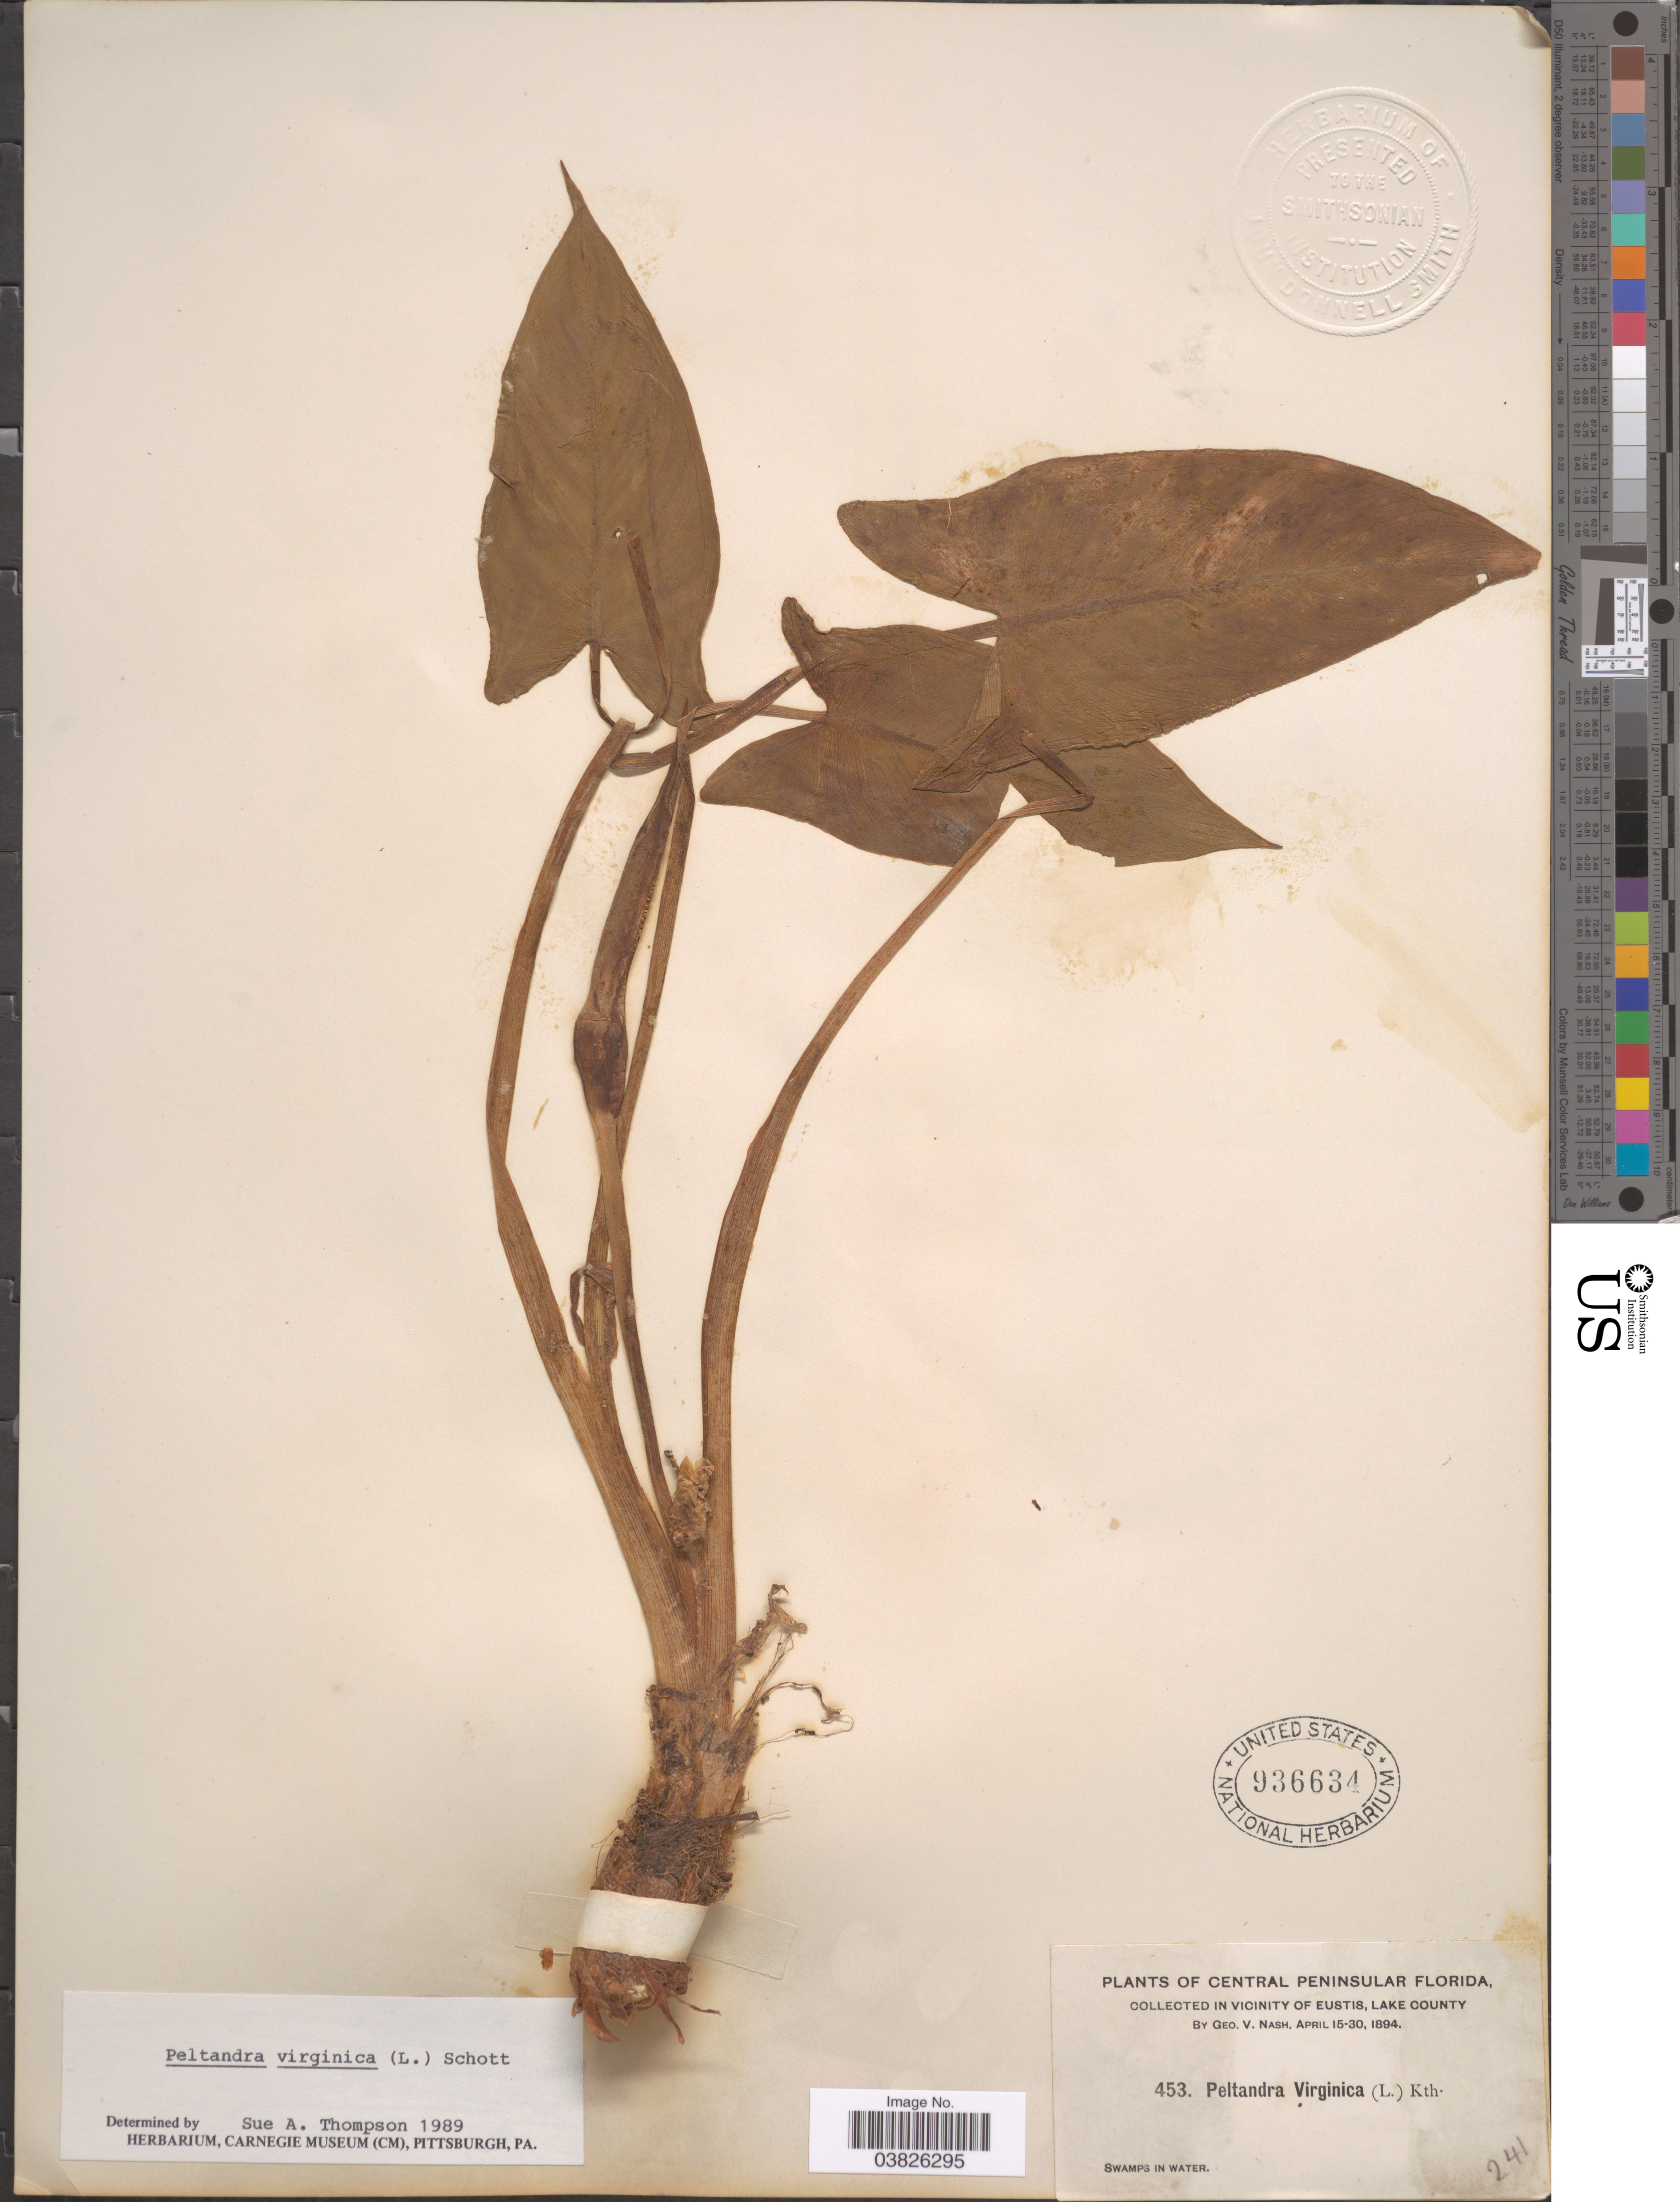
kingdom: Plantae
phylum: Tracheophyta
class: Liliopsida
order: Alismatales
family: Araceae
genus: Peltandra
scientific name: Peltandra virginica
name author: (L.) Schott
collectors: G. V. Nash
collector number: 453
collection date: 1894-04-15/1894-04-30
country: United States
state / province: Florida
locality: Central Peninsular Florida. In Vicinity of Eustis, Lake County.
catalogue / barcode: US 936634